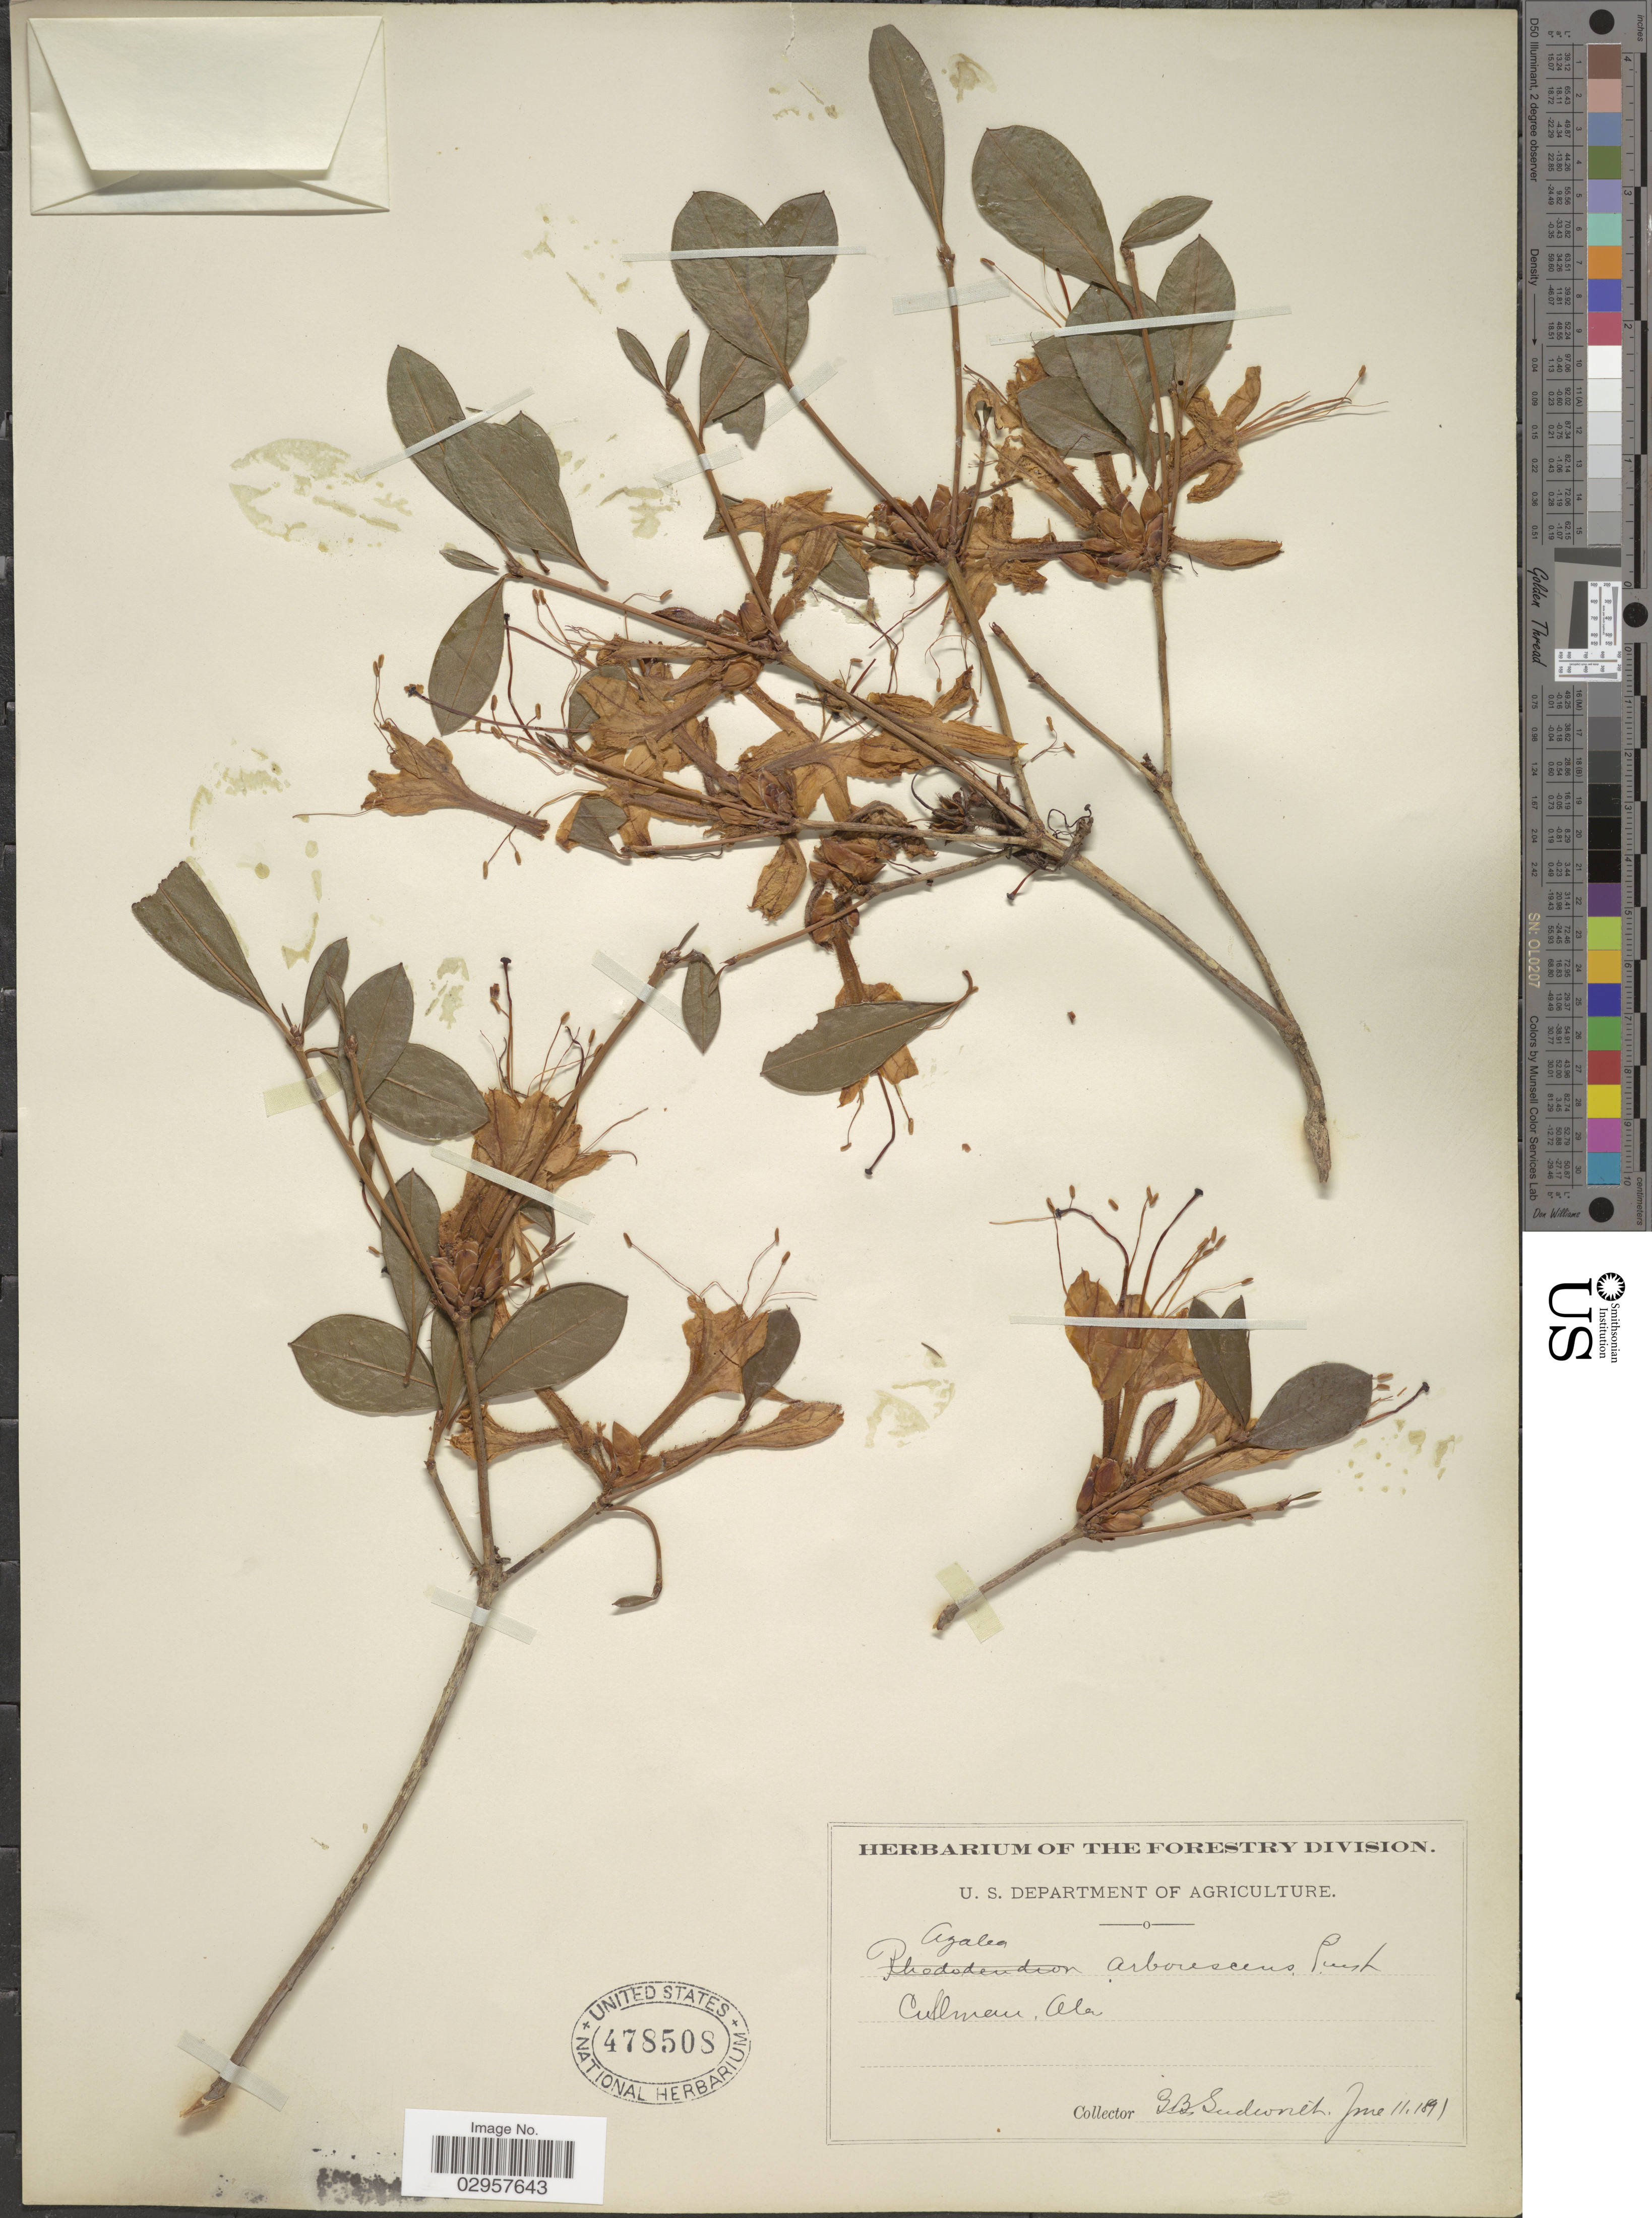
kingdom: Plantae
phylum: Tracheophyta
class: Magnoliopsida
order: Ericales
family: Ericaceae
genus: Rhododendron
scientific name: Rhododendron arborescens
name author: (Pursh) Torr.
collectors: G. B. Sudworth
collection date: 1891-06-11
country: United States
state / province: Alabama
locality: Cullman.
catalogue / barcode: US 478508